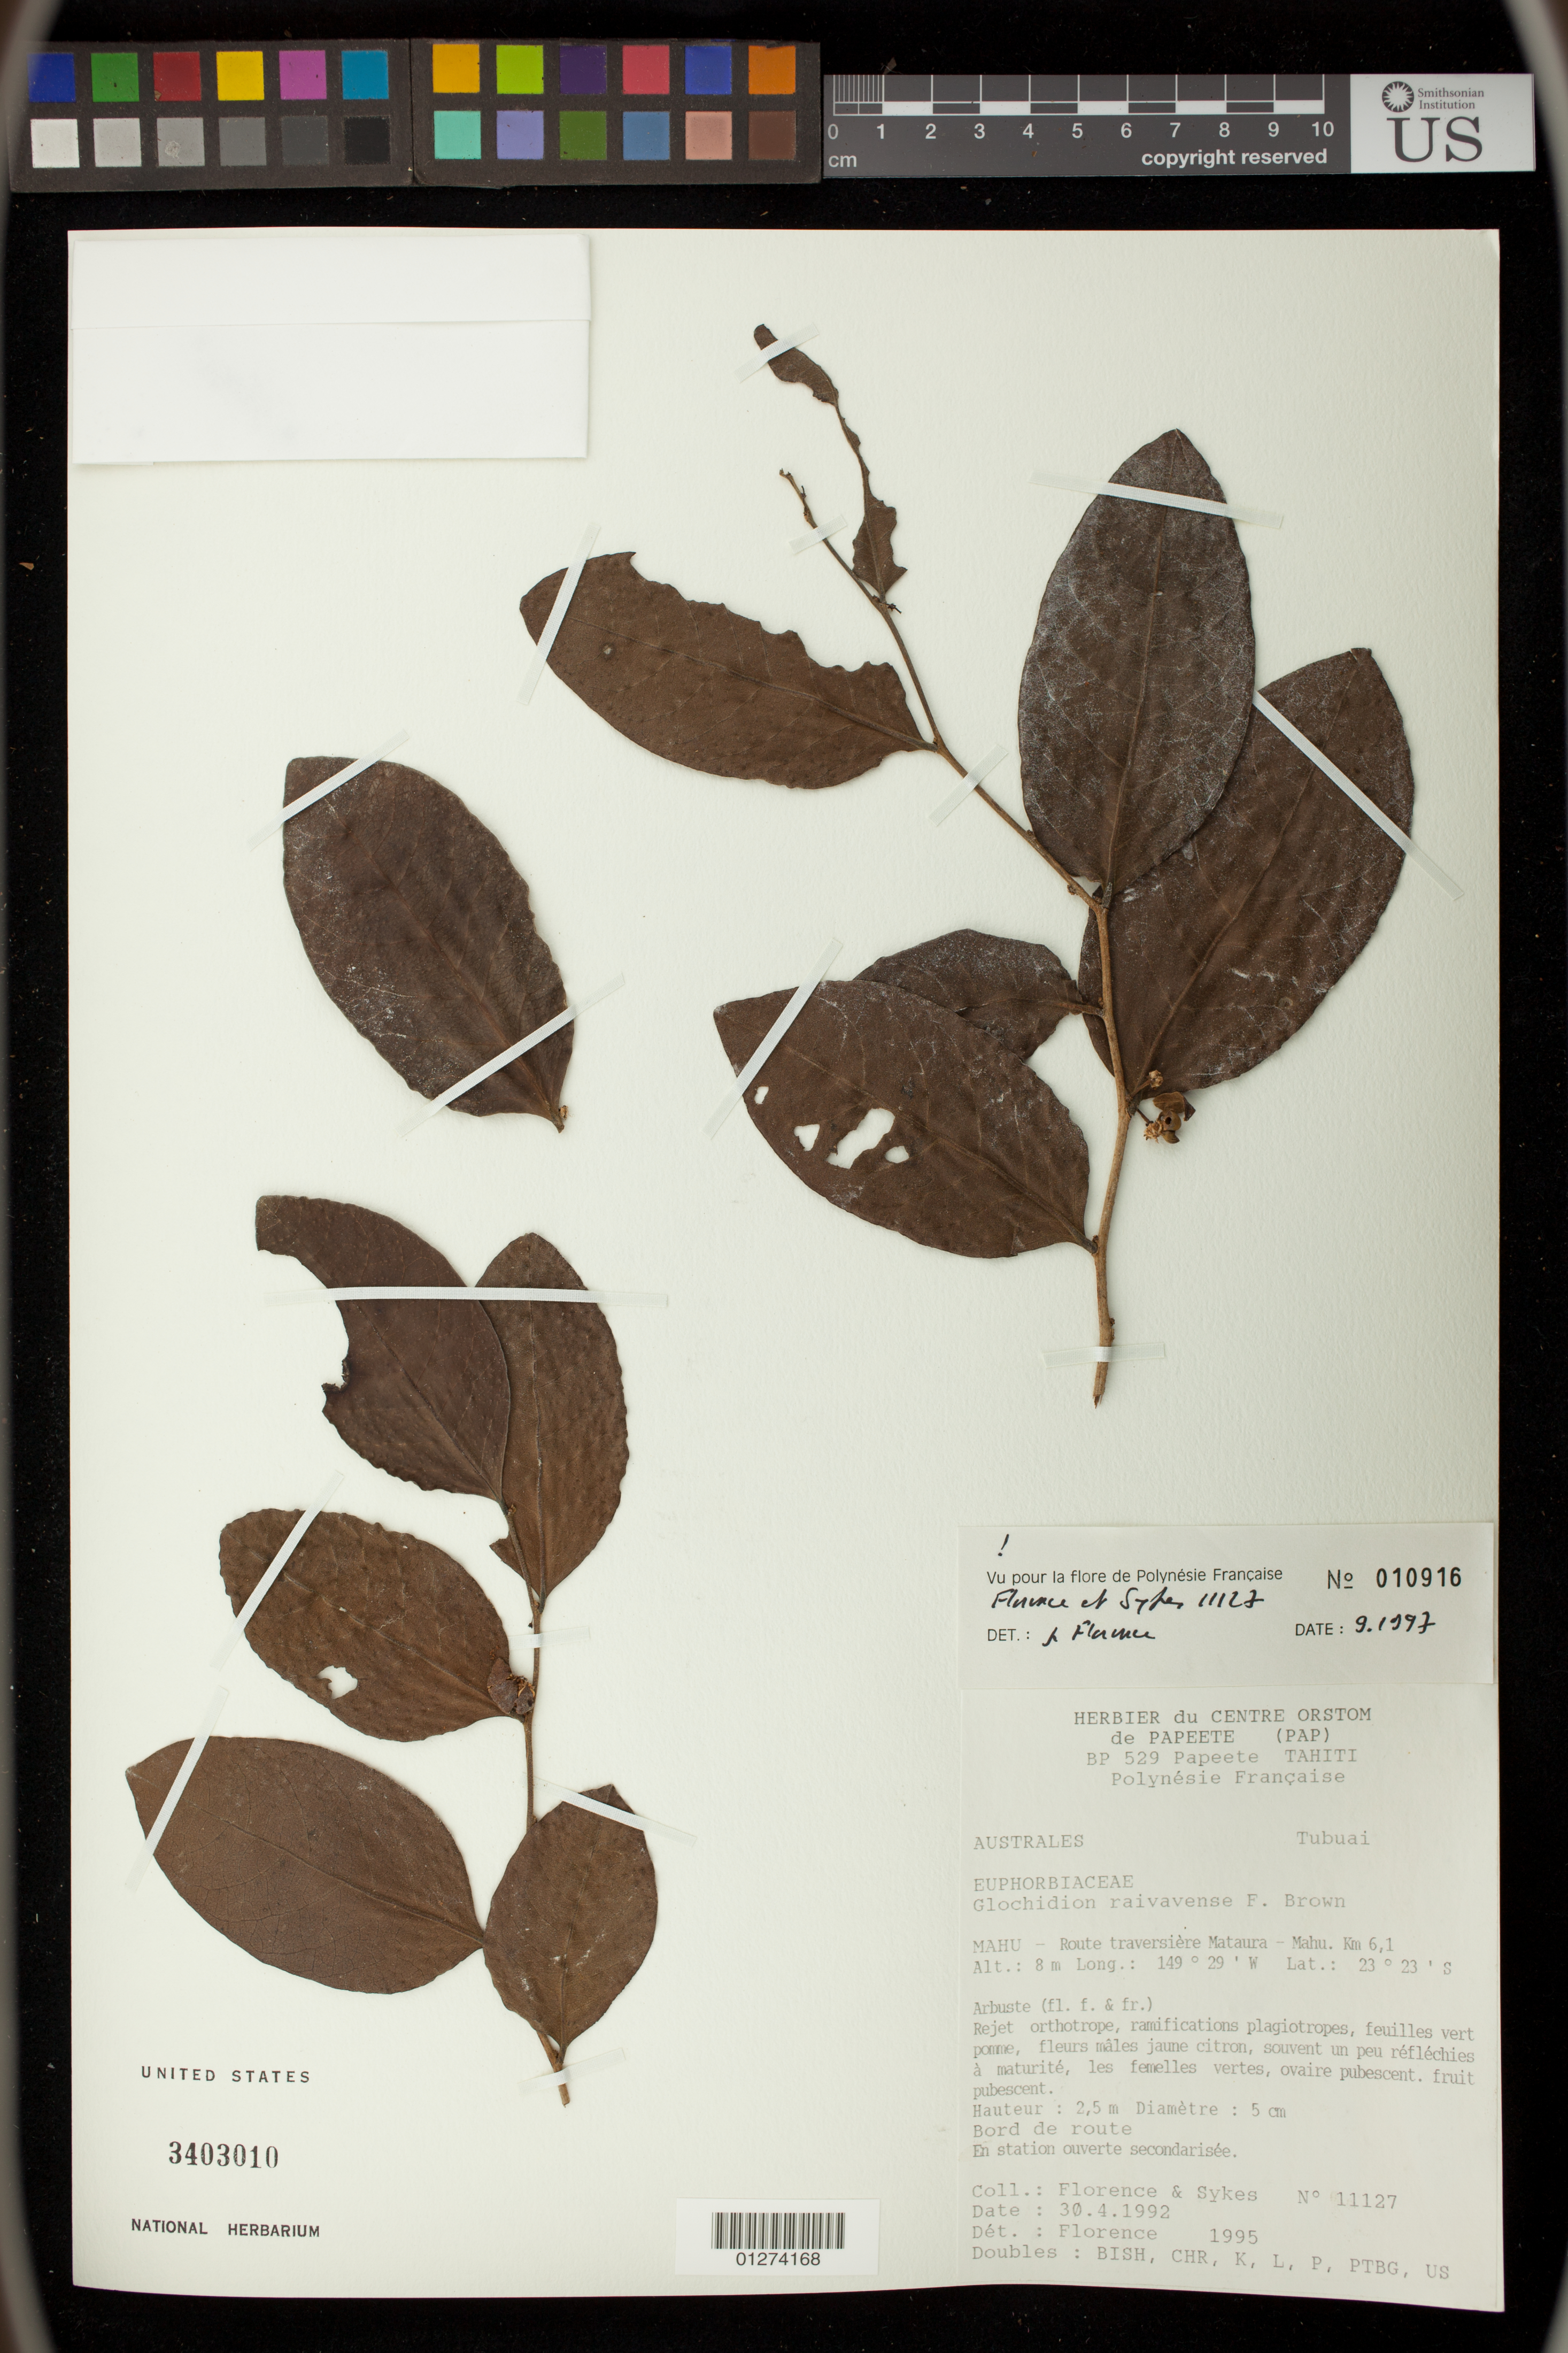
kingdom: Plantae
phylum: Tracheophyta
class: Magnoliopsida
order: Malpighiales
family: Phyllanthaceae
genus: Phyllanthus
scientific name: Phyllanthus raivavense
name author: (F. Br.) W.L. Wagner & Lorence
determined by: Wagner, W. L., (BOT), Smithsonian Institution - National Museum of Natural History (UNITED STATES)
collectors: J. Florence & Sykes, --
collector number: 11127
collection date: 1992-04-30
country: French Polynesia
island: Tubuai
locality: Mahu - Route traversiere Mataura - Mahu. Km 6,1.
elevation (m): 8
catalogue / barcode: US 3403010